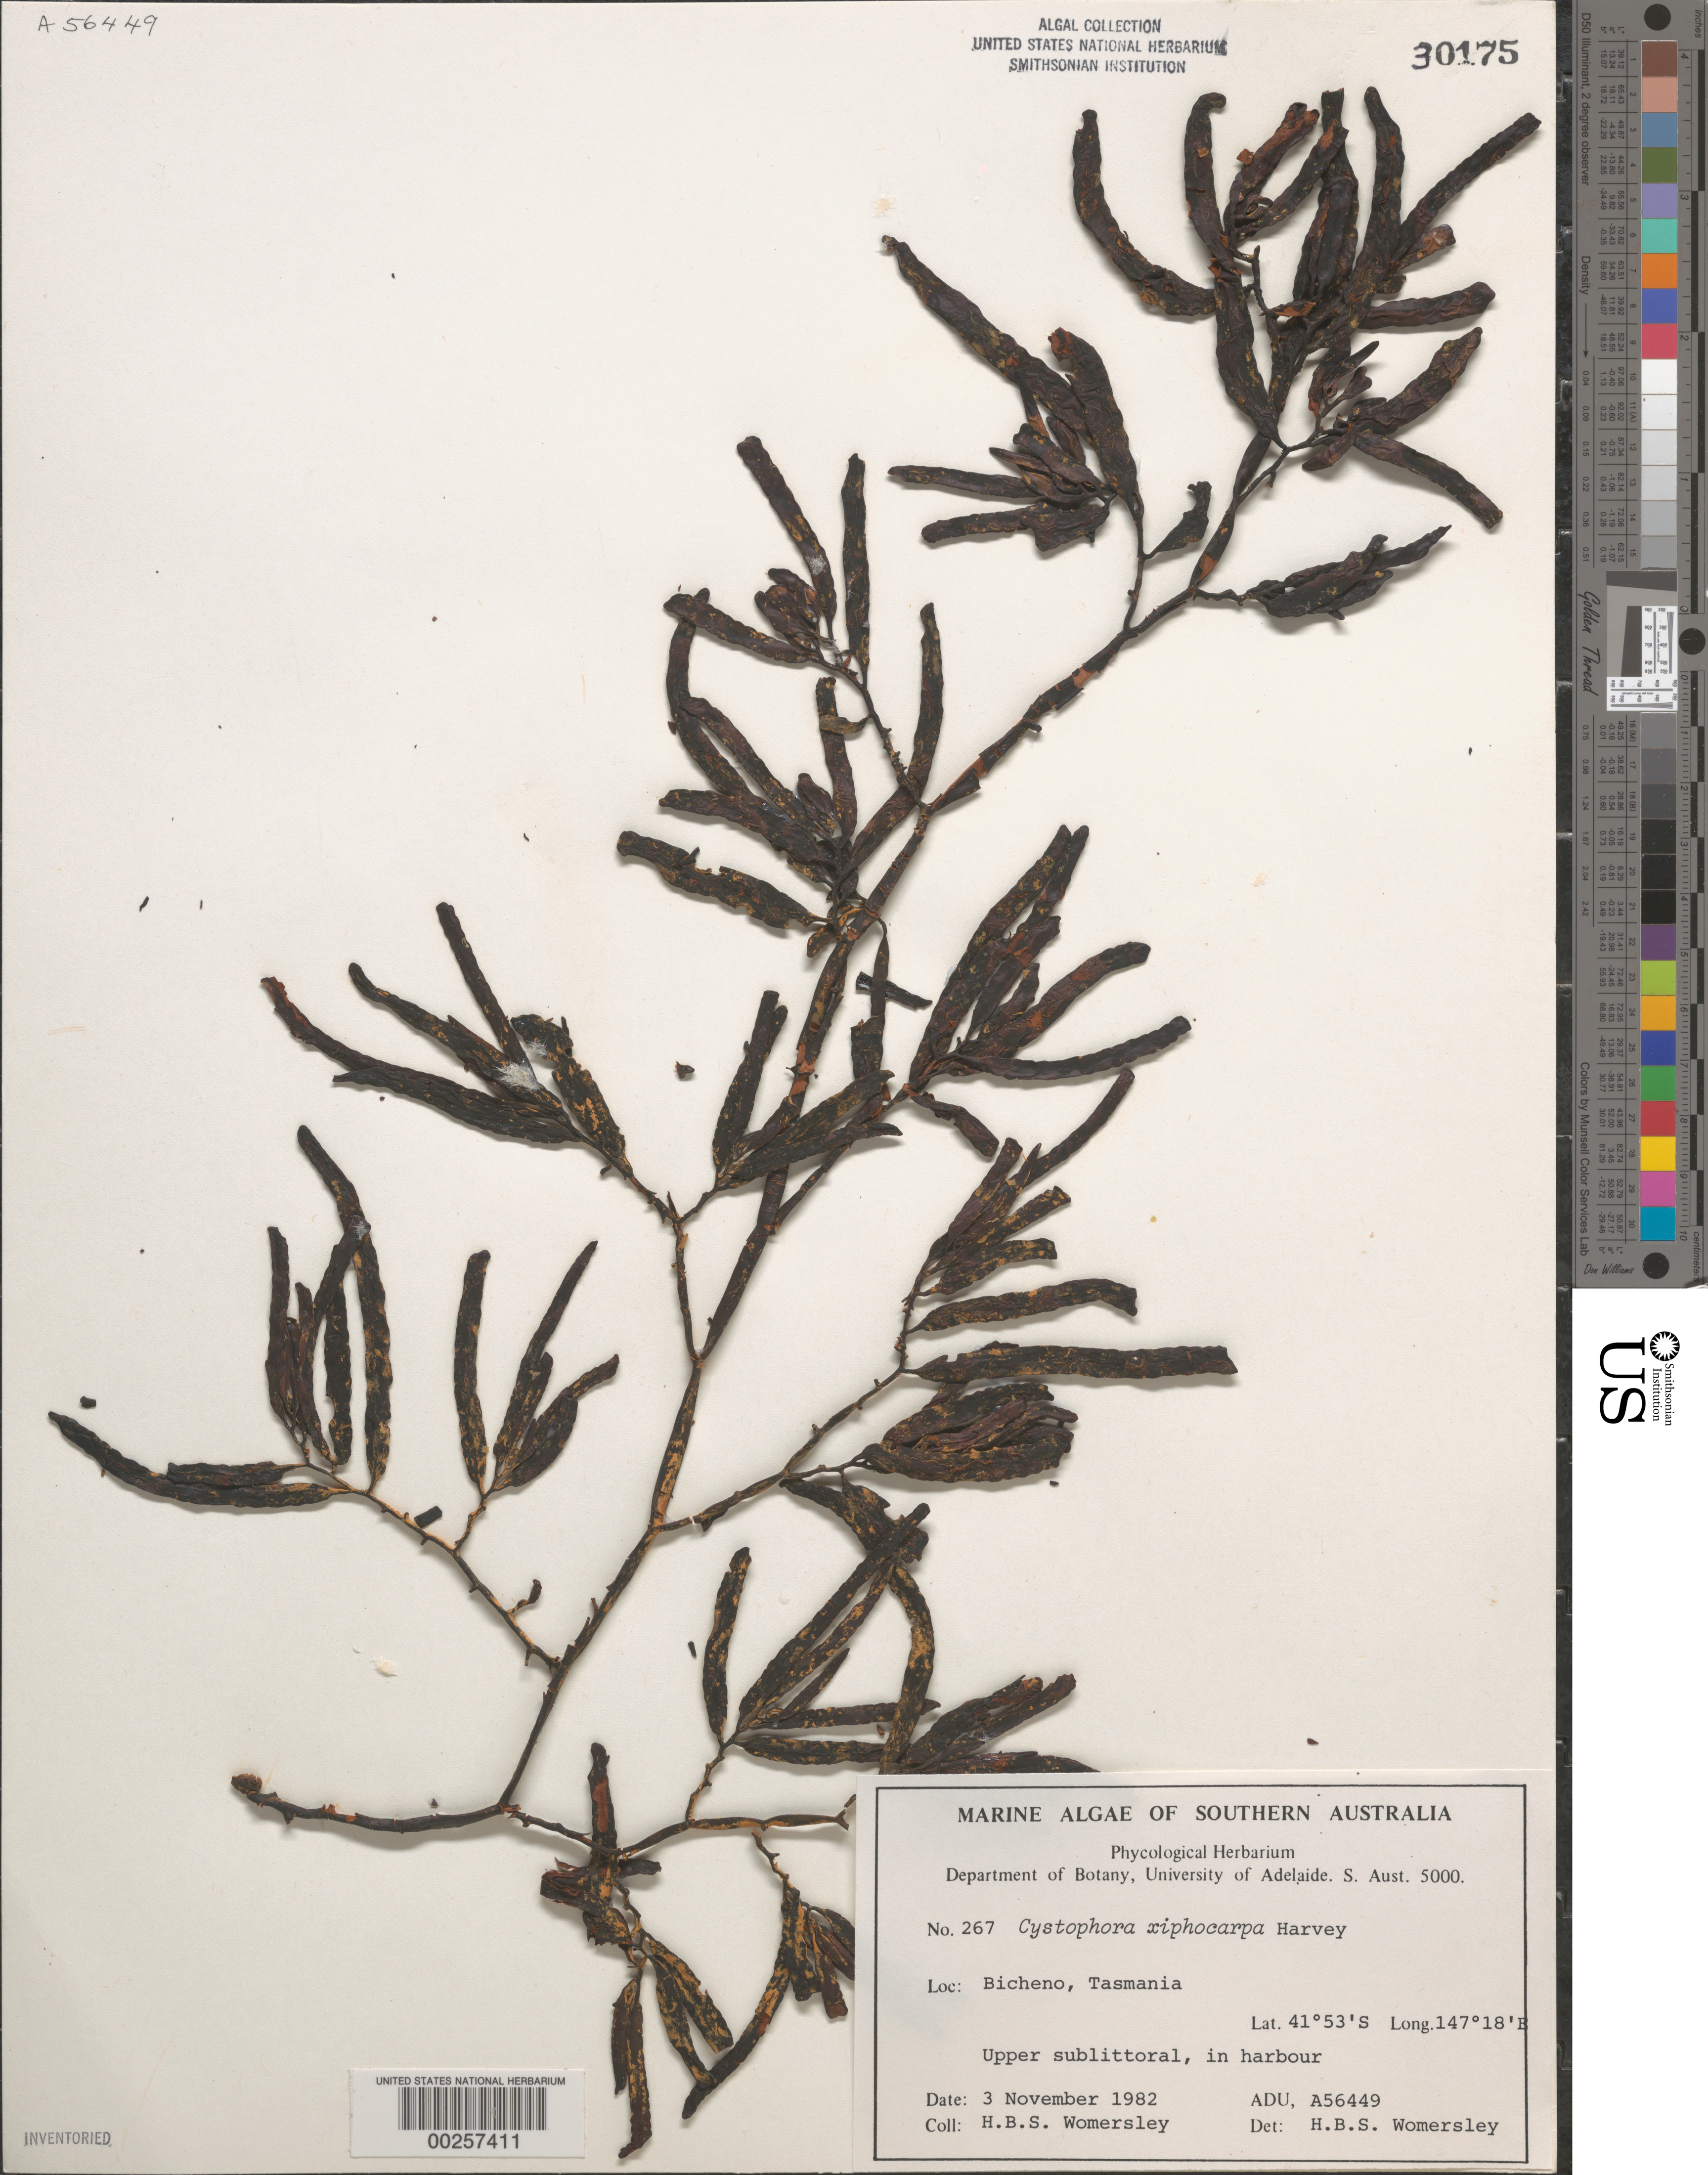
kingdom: Chromista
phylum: Ochrophyta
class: Phaeophyceae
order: Fucales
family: Sargassaceae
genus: Cystophora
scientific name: Cystophora xiphocarpa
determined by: Womersley, H. B. S.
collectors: H. B. S. Womersley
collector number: ADU A56449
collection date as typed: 03 Nov 1982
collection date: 1982-11-03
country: Australia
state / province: Tasmania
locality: Bicheno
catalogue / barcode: US 30175